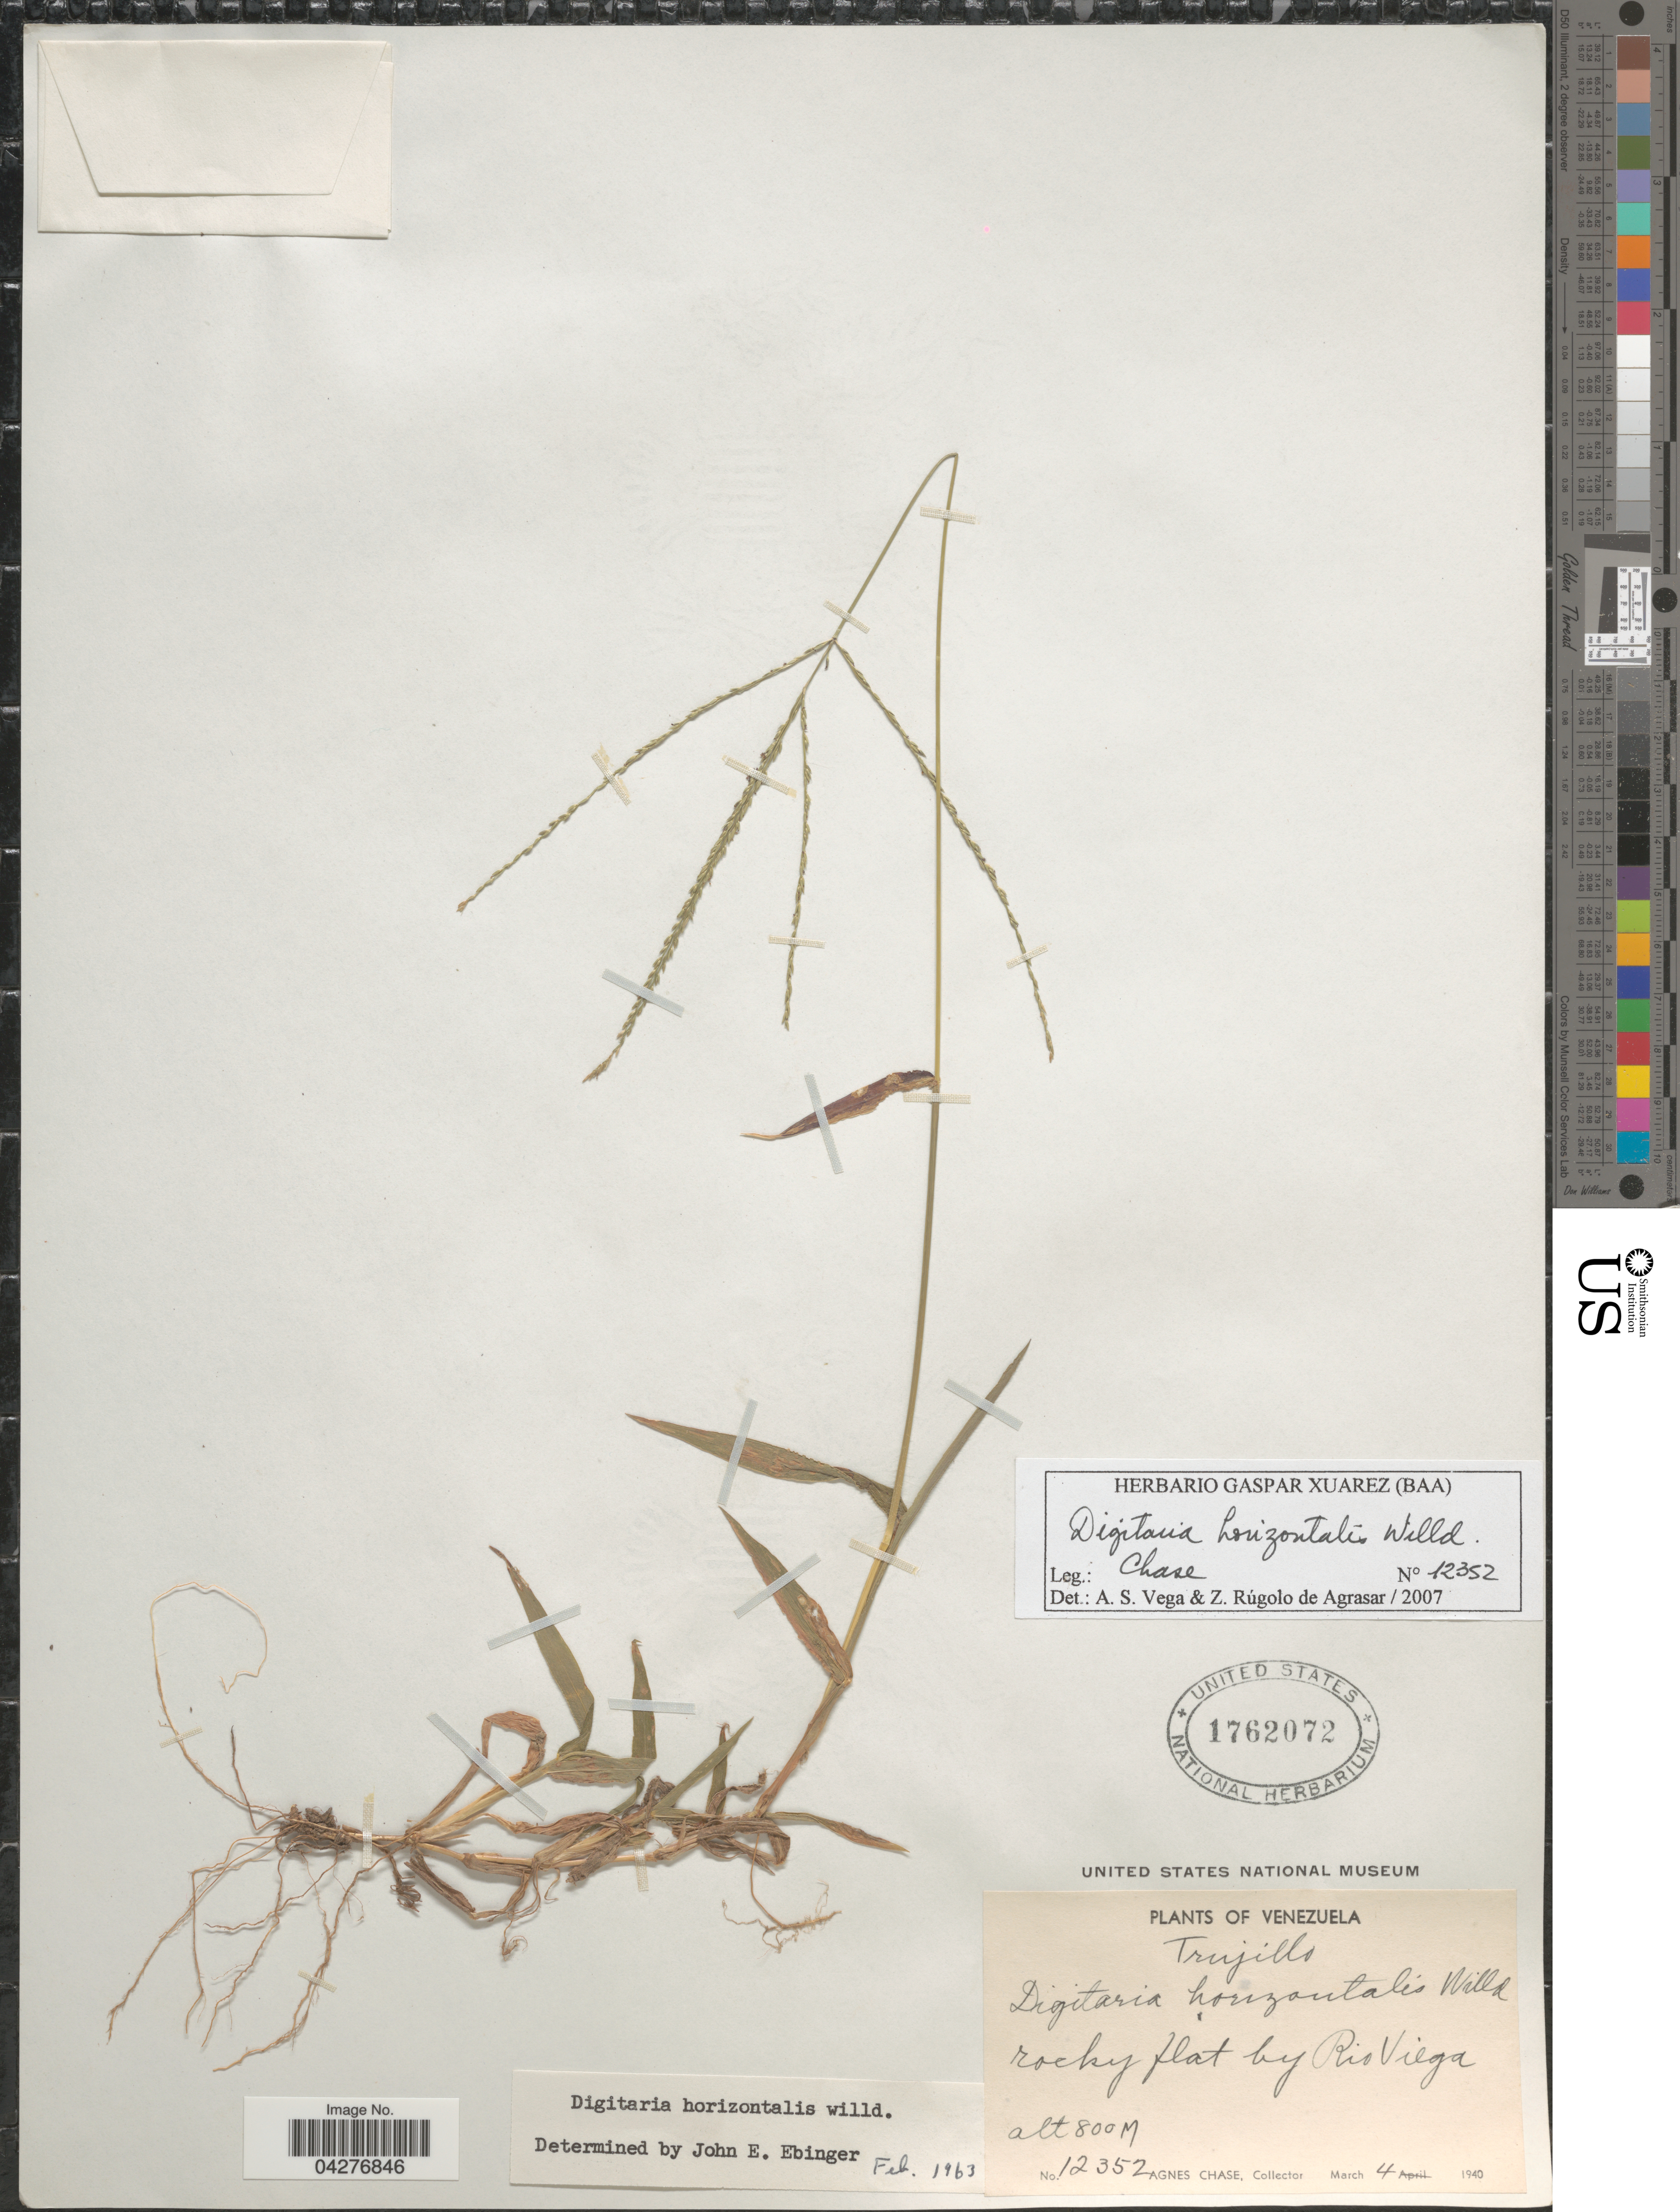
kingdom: Plantae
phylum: Tracheophyta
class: Liliopsida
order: Poales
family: Poaceae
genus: Digitaria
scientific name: Digitaria horizontalis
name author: Willd.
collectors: A. Chase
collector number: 12352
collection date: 1940-03-04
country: Venezuela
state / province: Trujillo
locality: Rocky flat by Rio Viega.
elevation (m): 800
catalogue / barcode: US 1762072